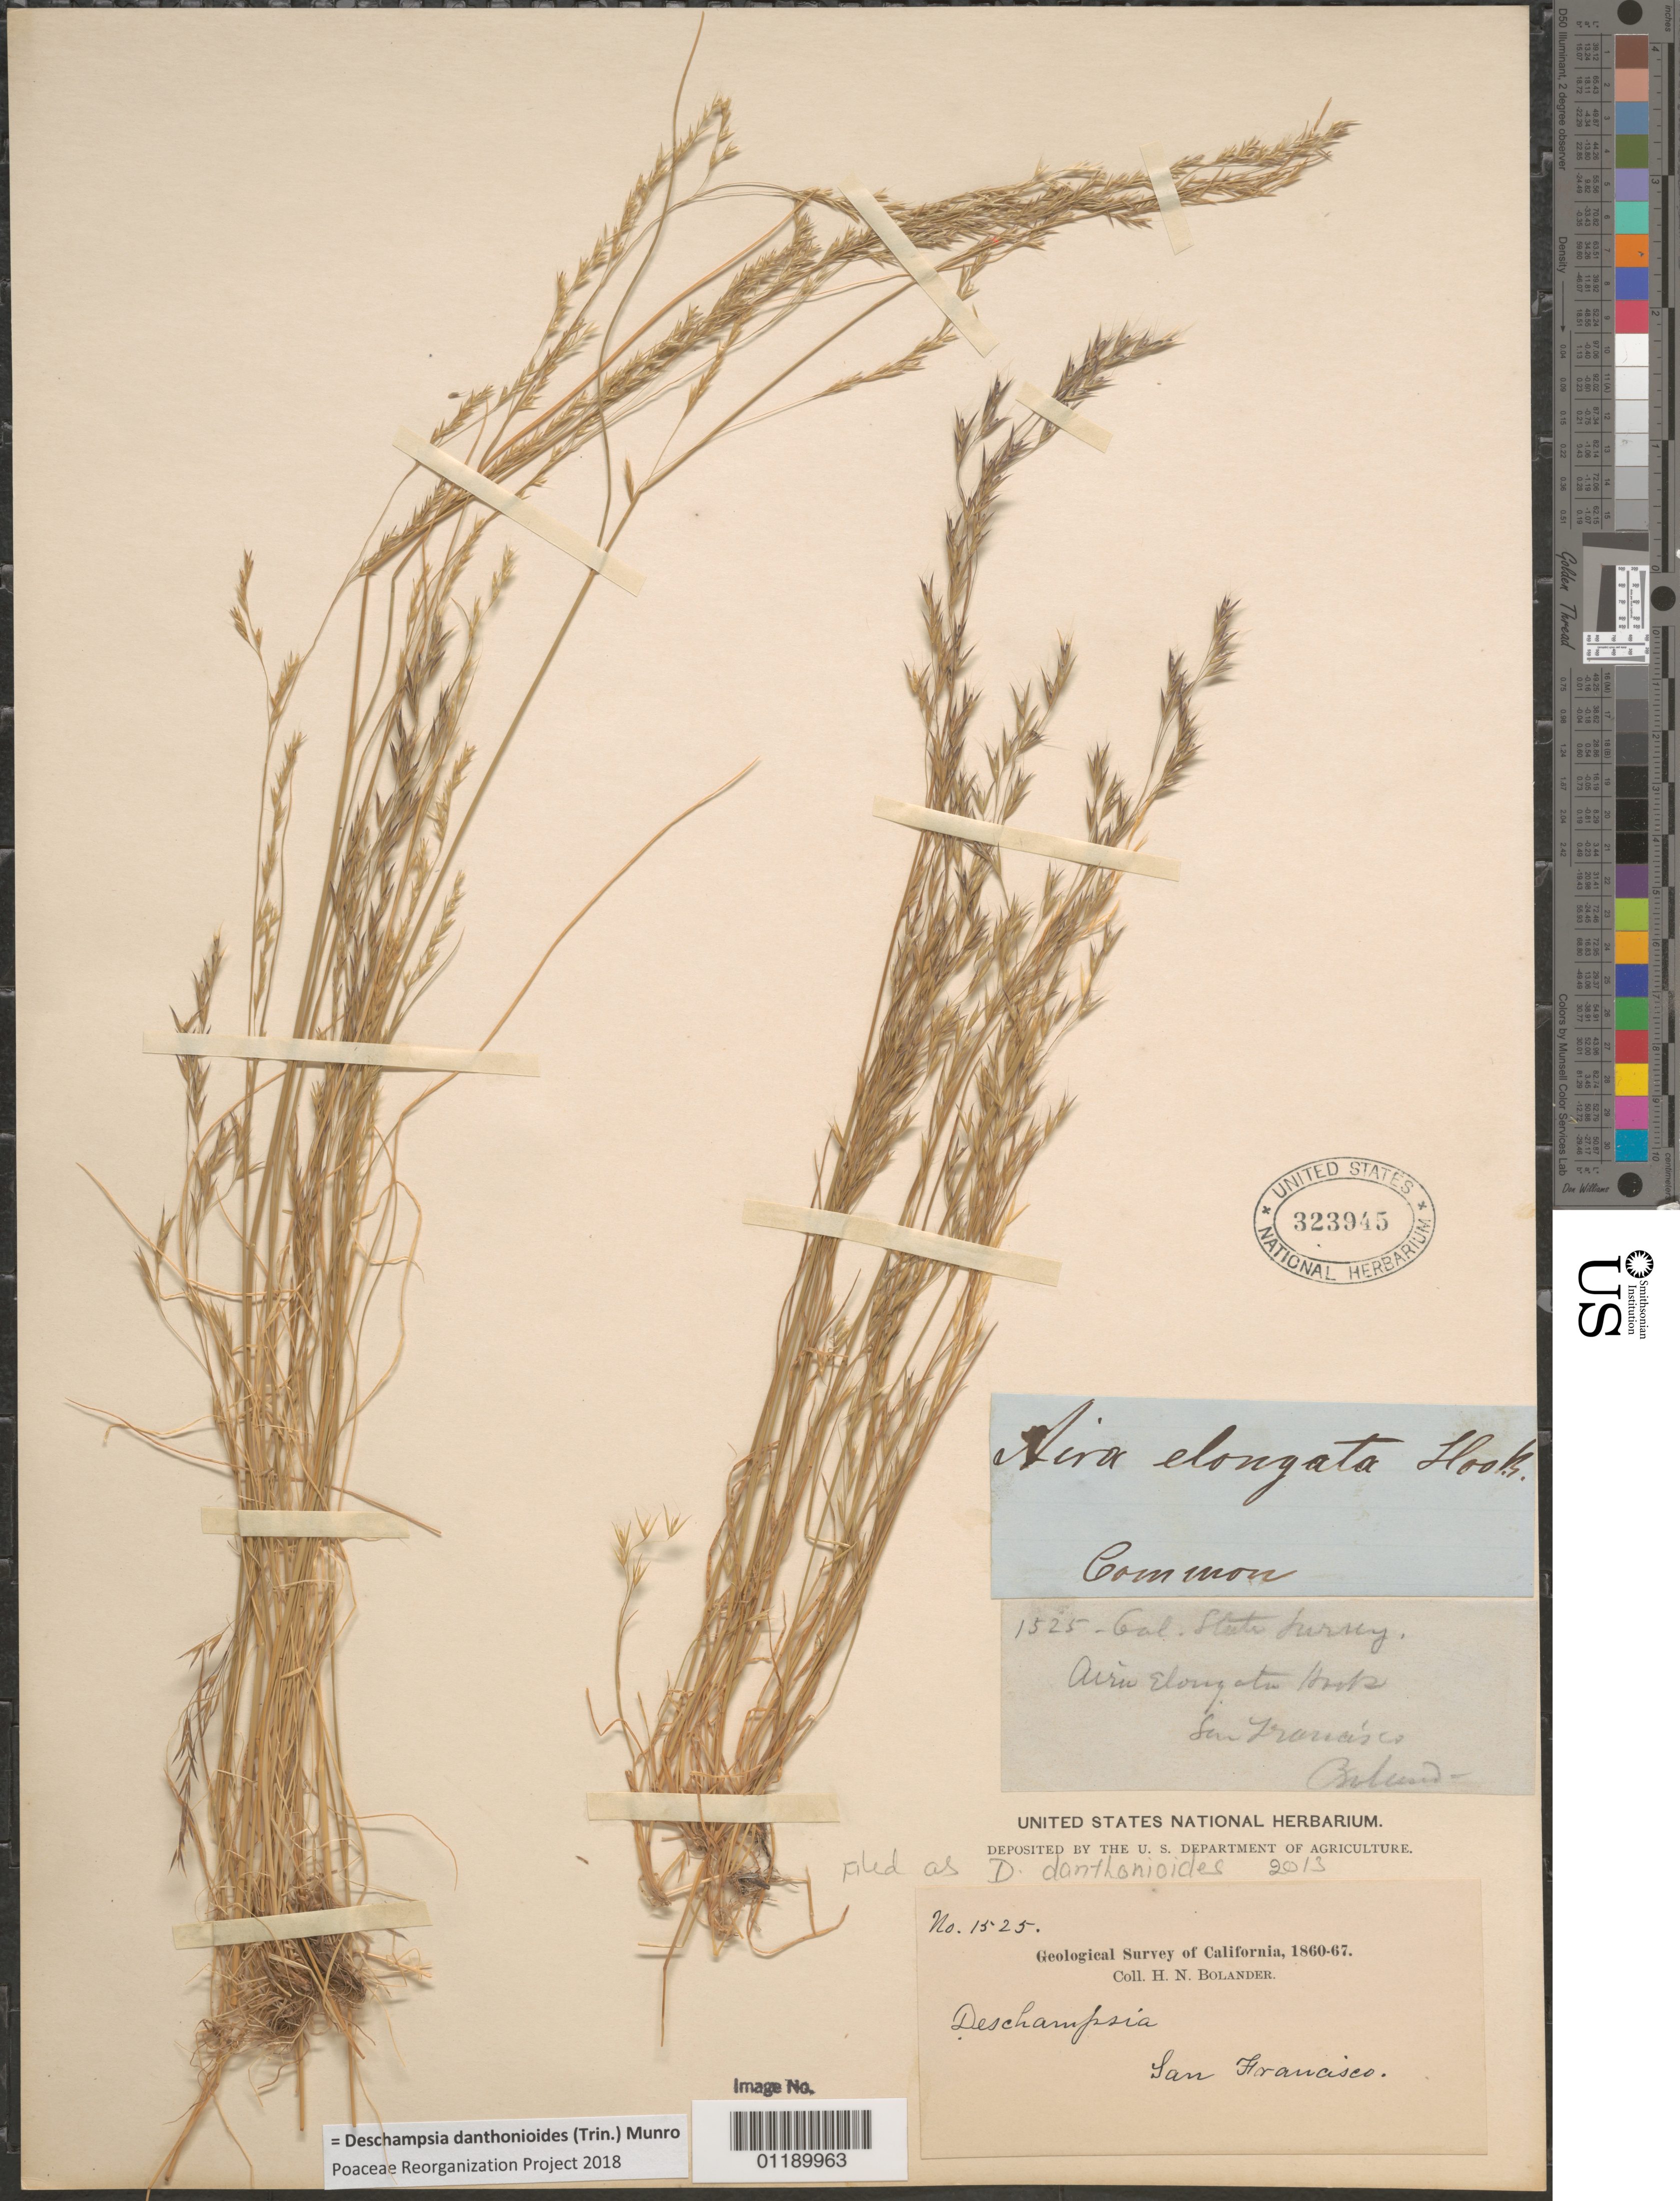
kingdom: Plantae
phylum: Tracheophyta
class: Liliopsida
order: Poales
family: Poaceae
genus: Deschampsia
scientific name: Deschampsia danthonioides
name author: (Trin.) Munro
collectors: H. Bolander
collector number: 1525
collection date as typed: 1860 to -- --- 1867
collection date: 1860/1867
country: United States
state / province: California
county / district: San Francisco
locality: San Francisco.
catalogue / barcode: US 323945